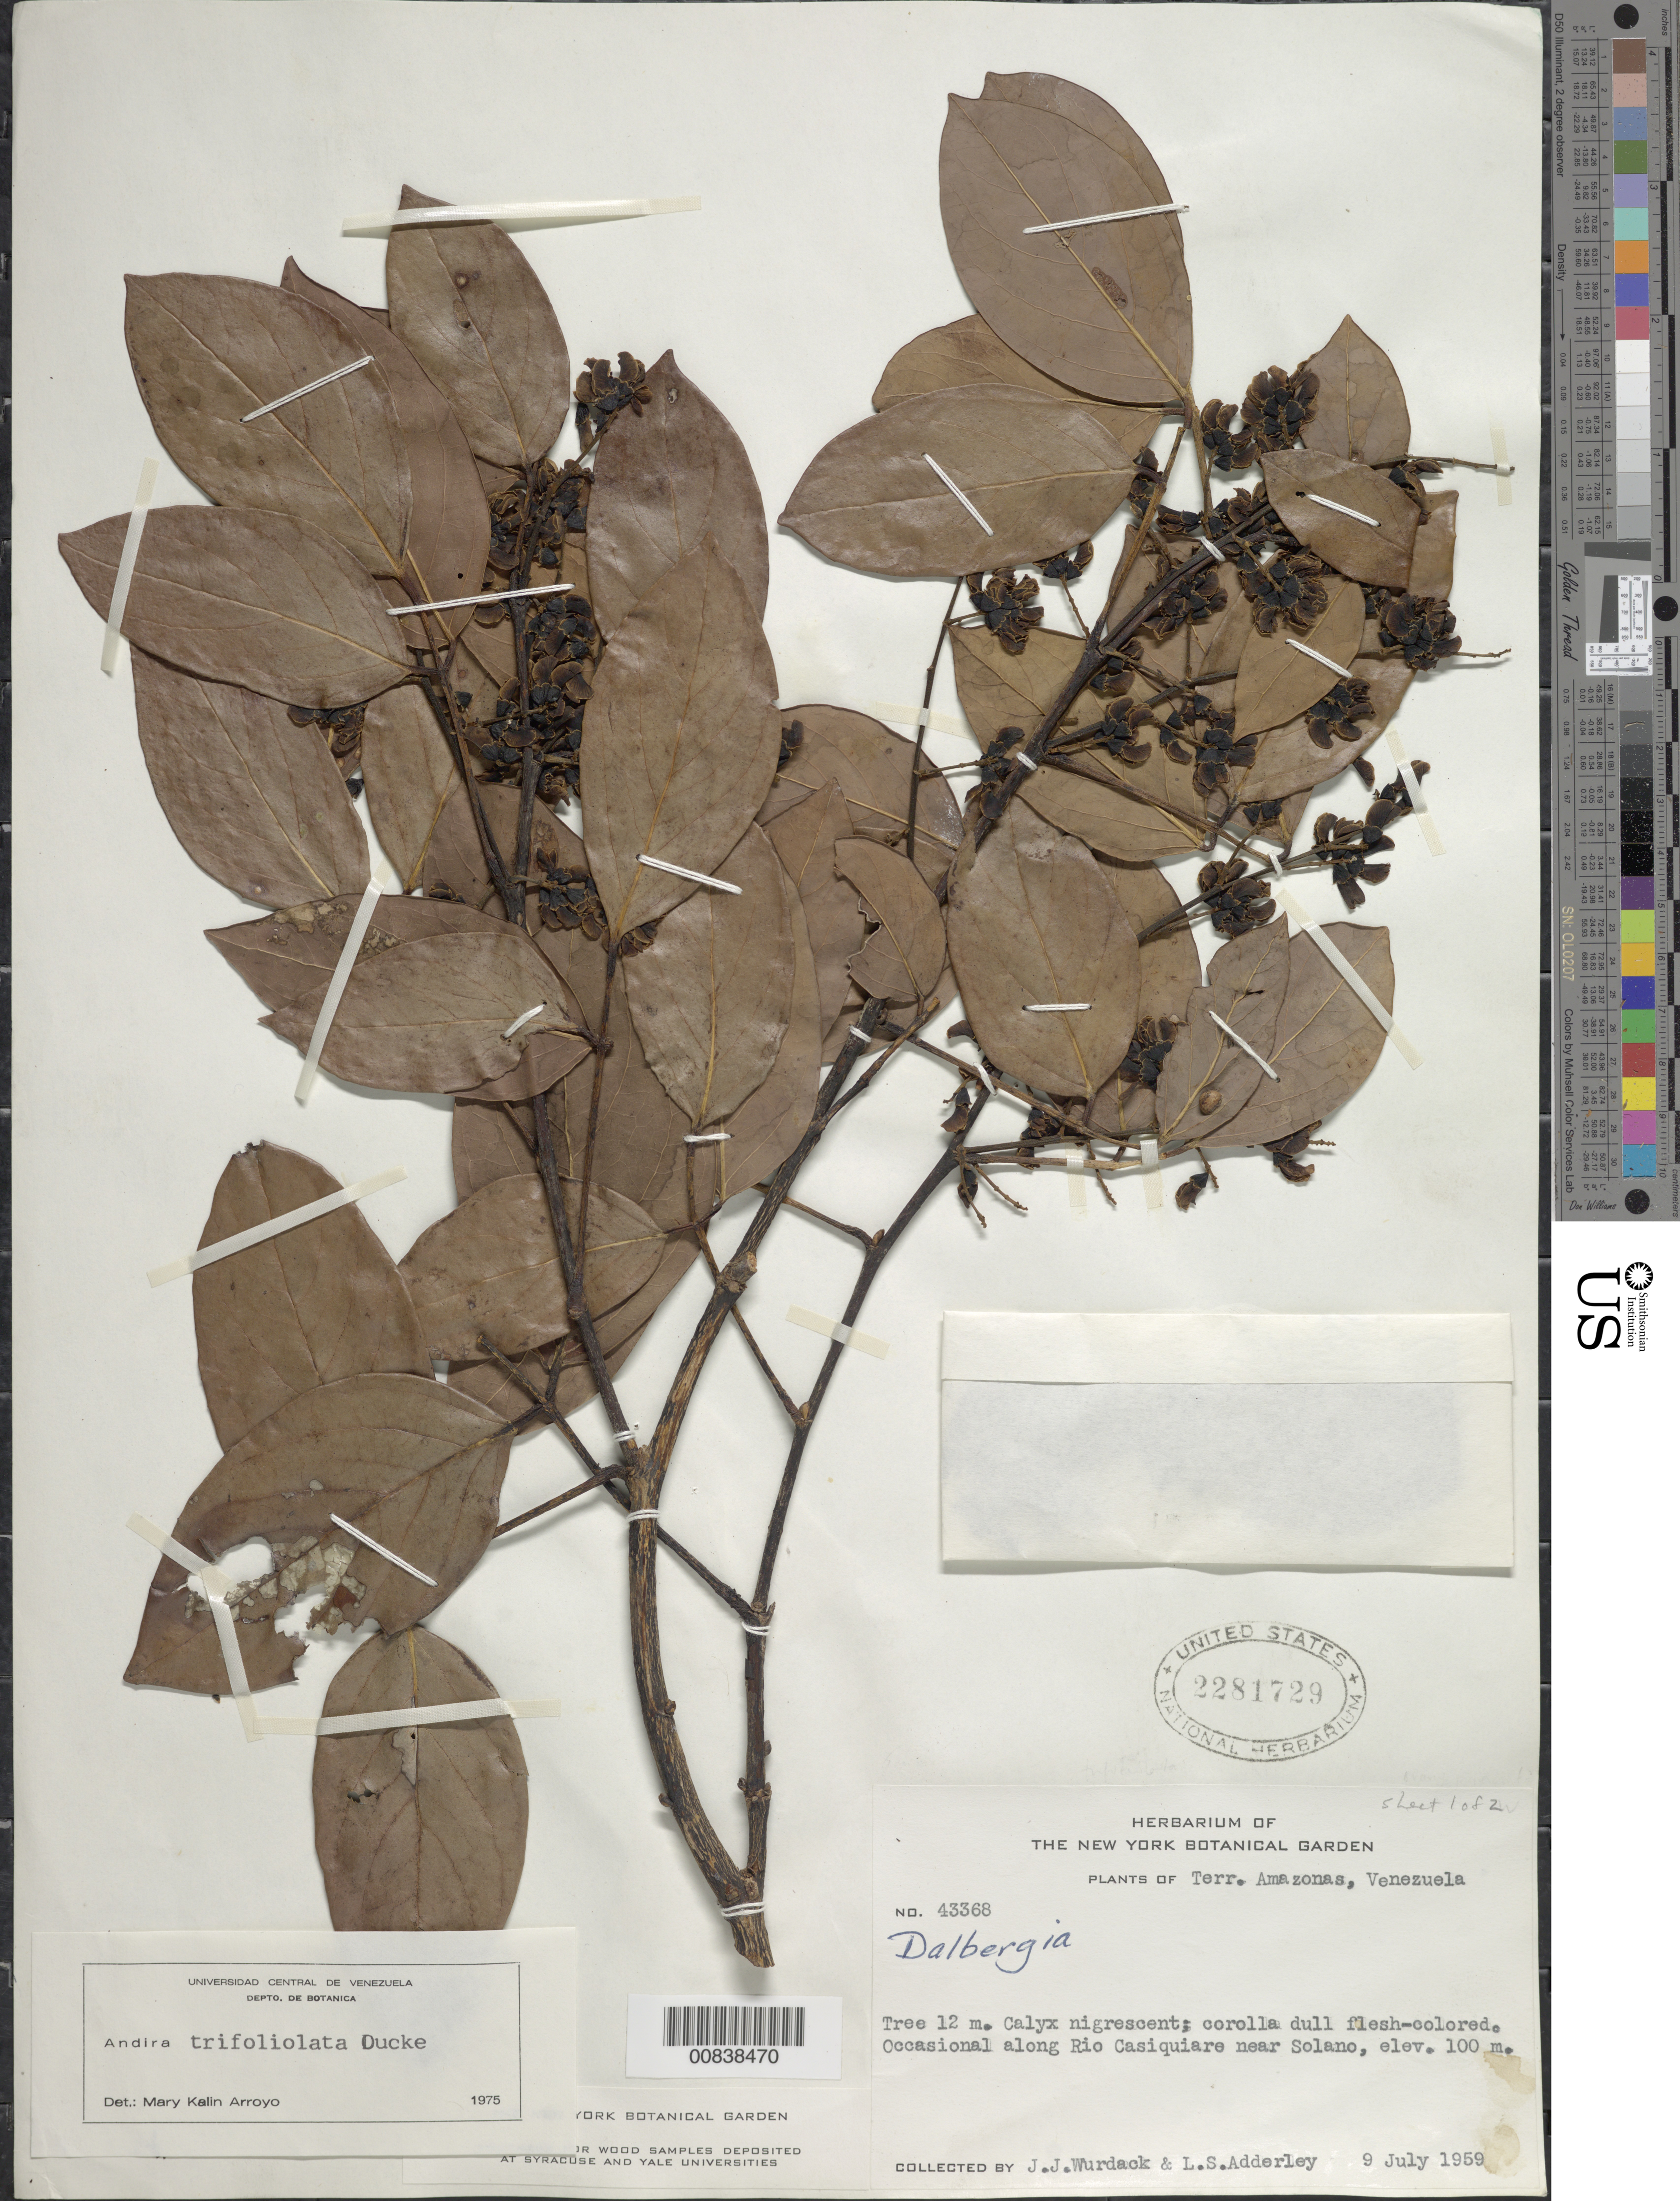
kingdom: Plantae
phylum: Tracheophyta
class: Magnoliopsida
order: Fabales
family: Fabaceae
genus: Andira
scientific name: Andira trifoliolata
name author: Ducke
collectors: J. J. Wurdack & L. S. Adderley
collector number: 43368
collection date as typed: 9-Jul-59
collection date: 1959-07-09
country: Venezuela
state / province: Amazonas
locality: Río Casiquiare, near Solano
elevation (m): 100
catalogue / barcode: US 2281729